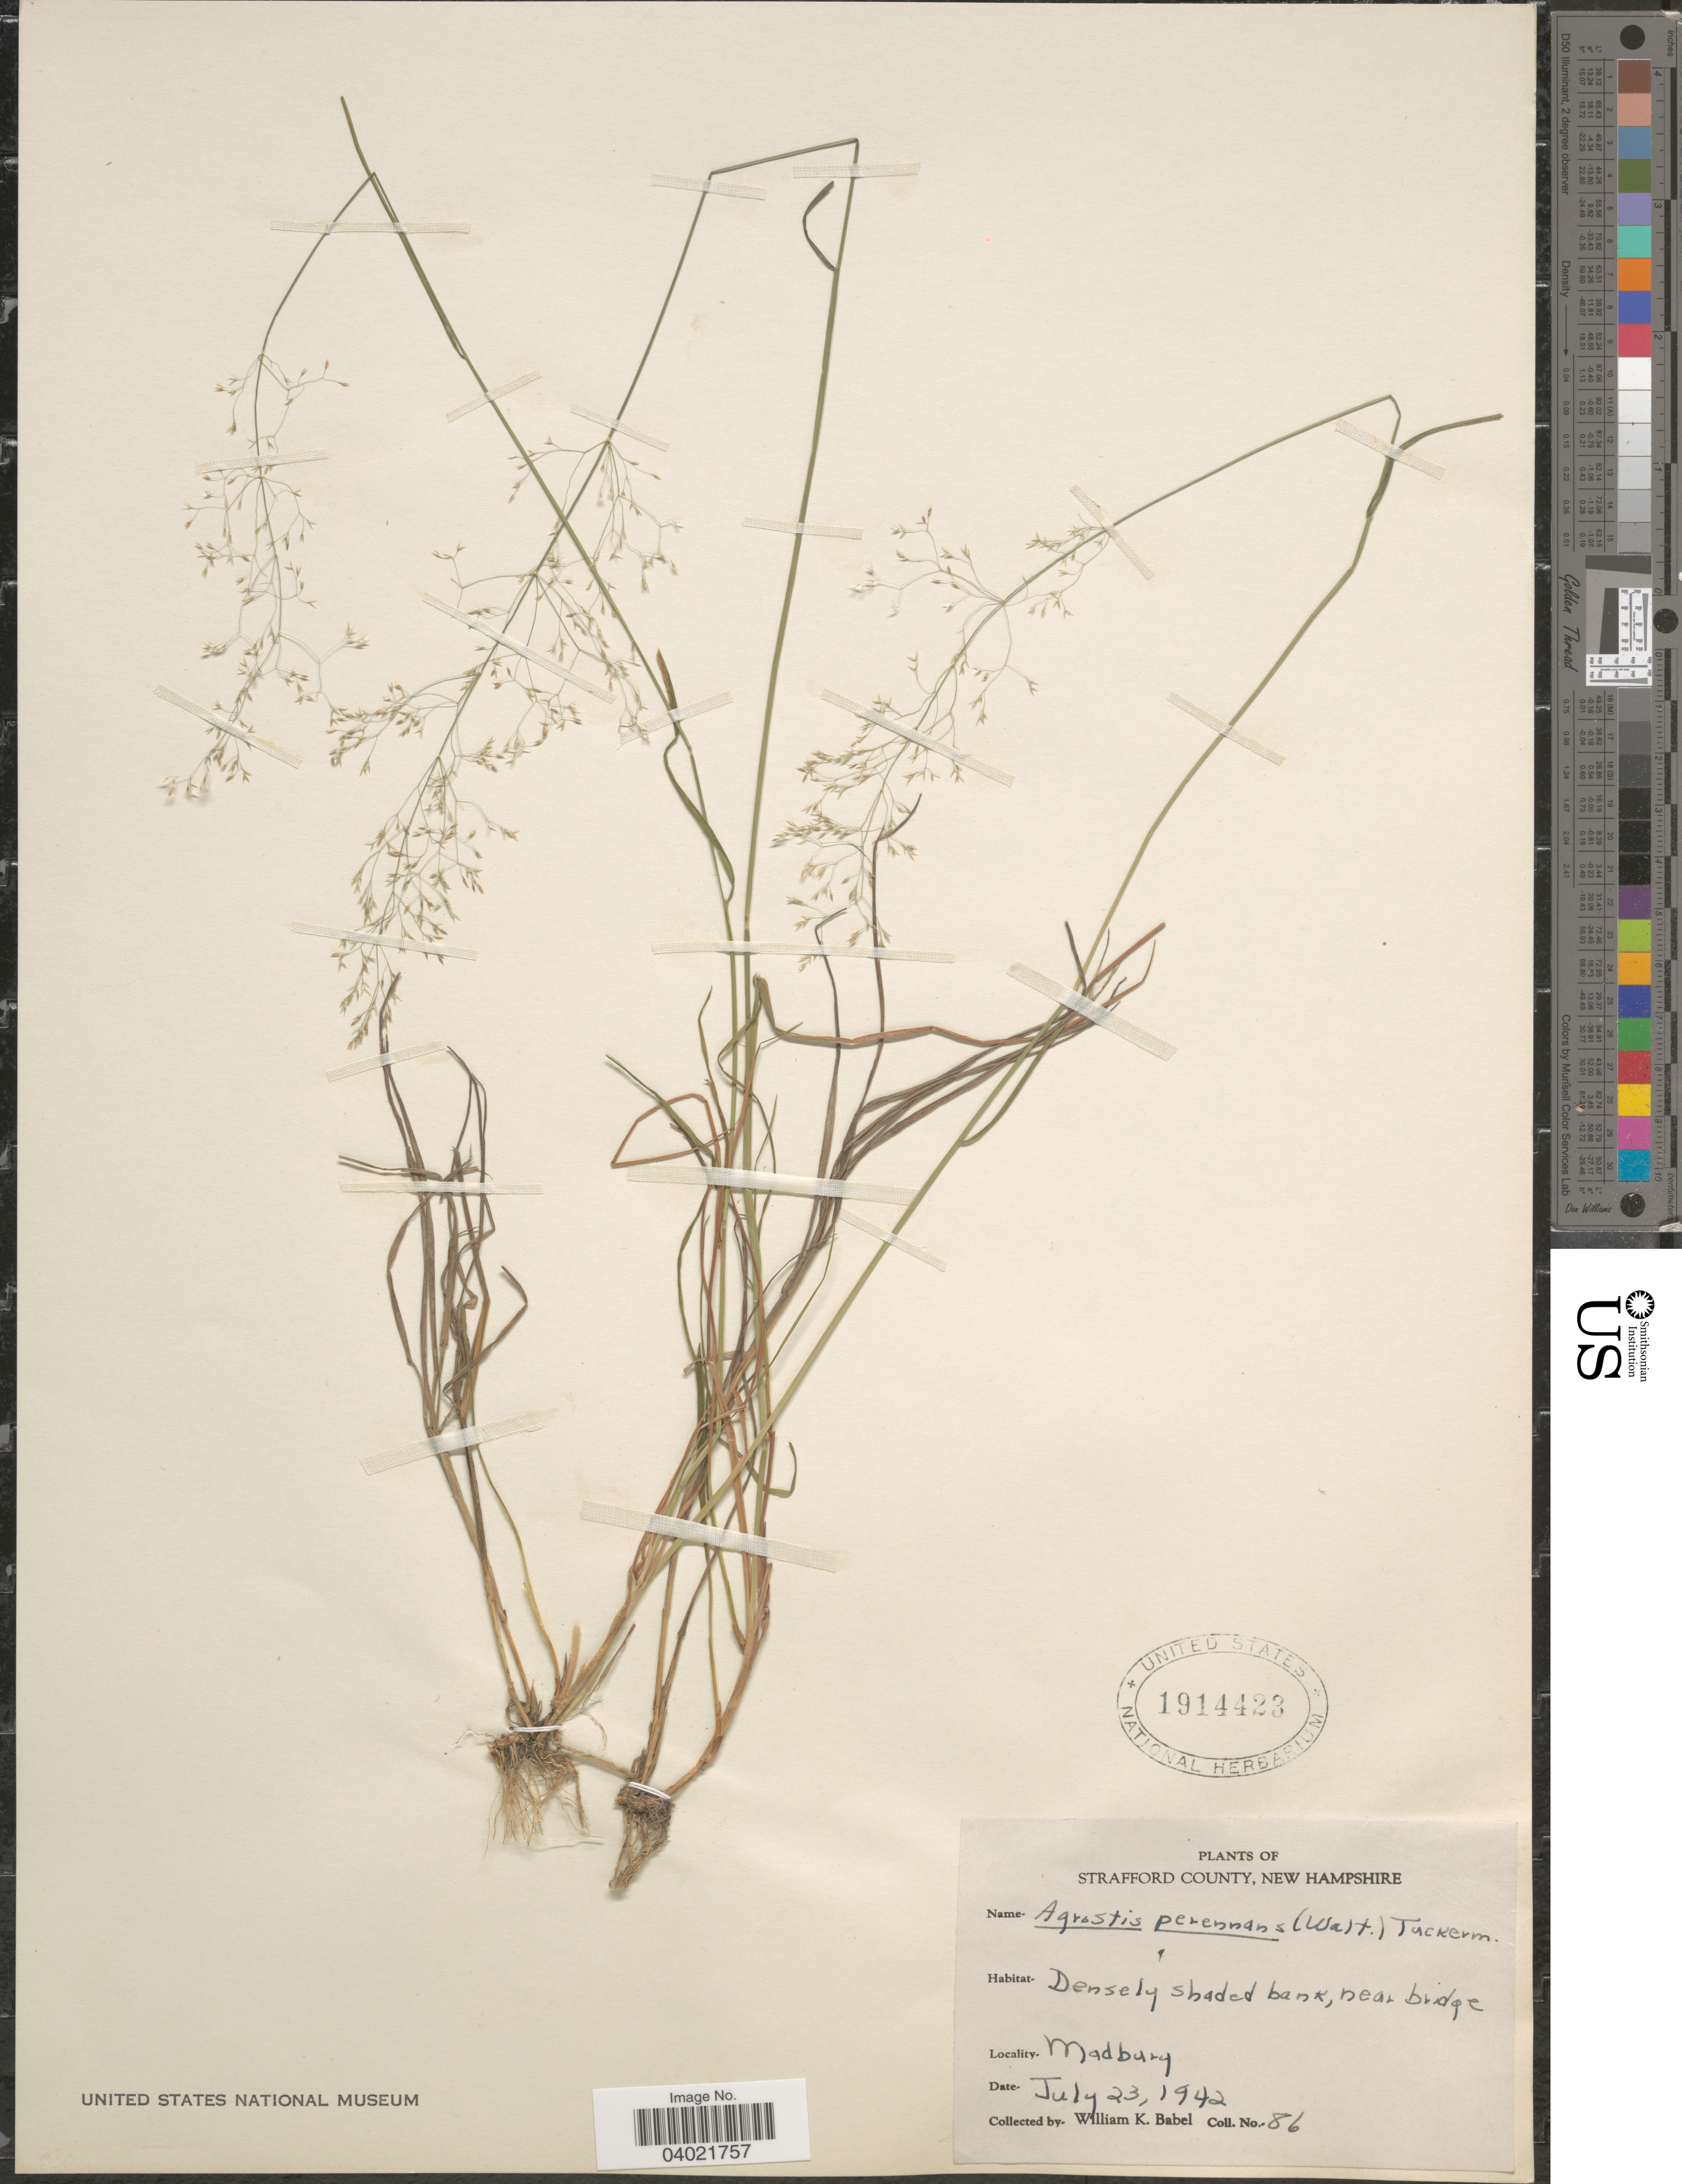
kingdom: Plantae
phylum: Tracheophyta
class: Liliopsida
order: Poales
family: Poaceae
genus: Agrostis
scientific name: Agrostis perennans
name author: (Walter) Tuck.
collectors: W. Babel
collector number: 86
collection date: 1942-07-23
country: United States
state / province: New Hampshire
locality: Strafford County. Near bridge. Madbury.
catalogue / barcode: US 1914423